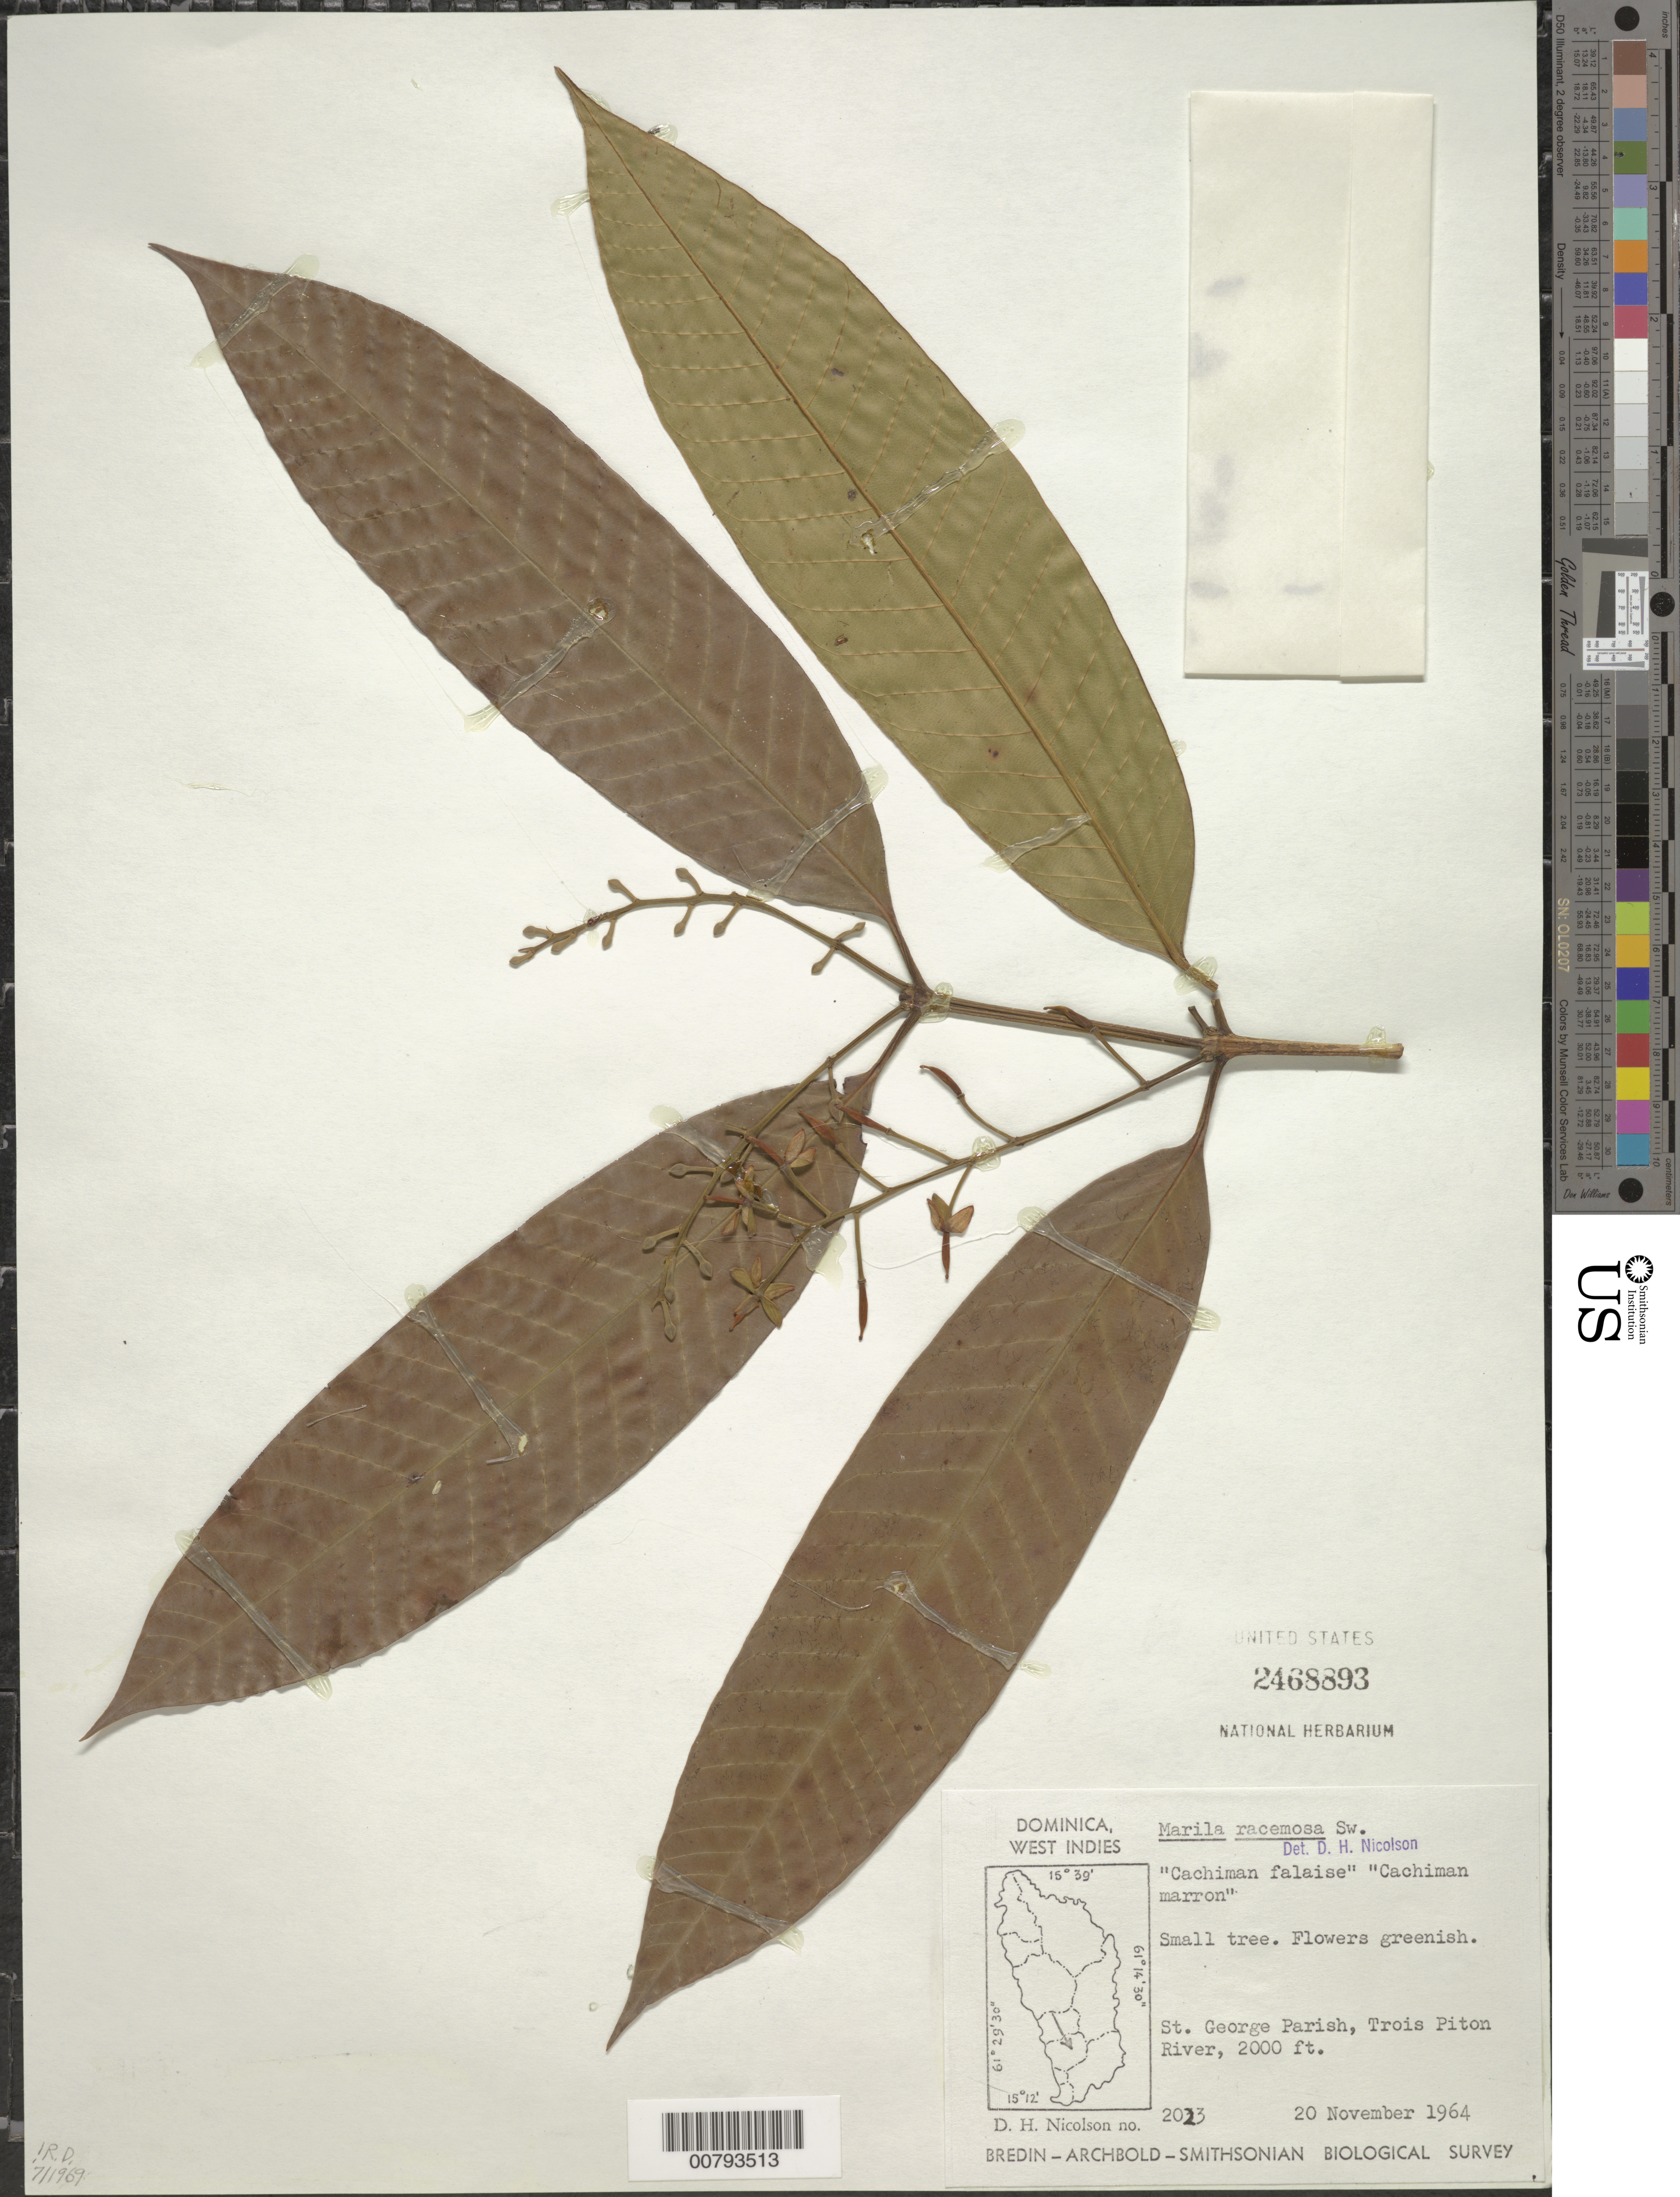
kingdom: Plantae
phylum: Tracheophyta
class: Magnoliopsida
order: Malpighiales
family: Calophyllaceae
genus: Marila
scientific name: Marila racemosa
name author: Sw.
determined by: Nicolson, Dan H.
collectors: D. H. Nicolson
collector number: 2023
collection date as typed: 20 Nov 1964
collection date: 1964-11-20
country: Dominica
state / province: St. George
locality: Trois Piton River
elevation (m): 610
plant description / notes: Common name: Cachiman falaise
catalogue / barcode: US 2468893